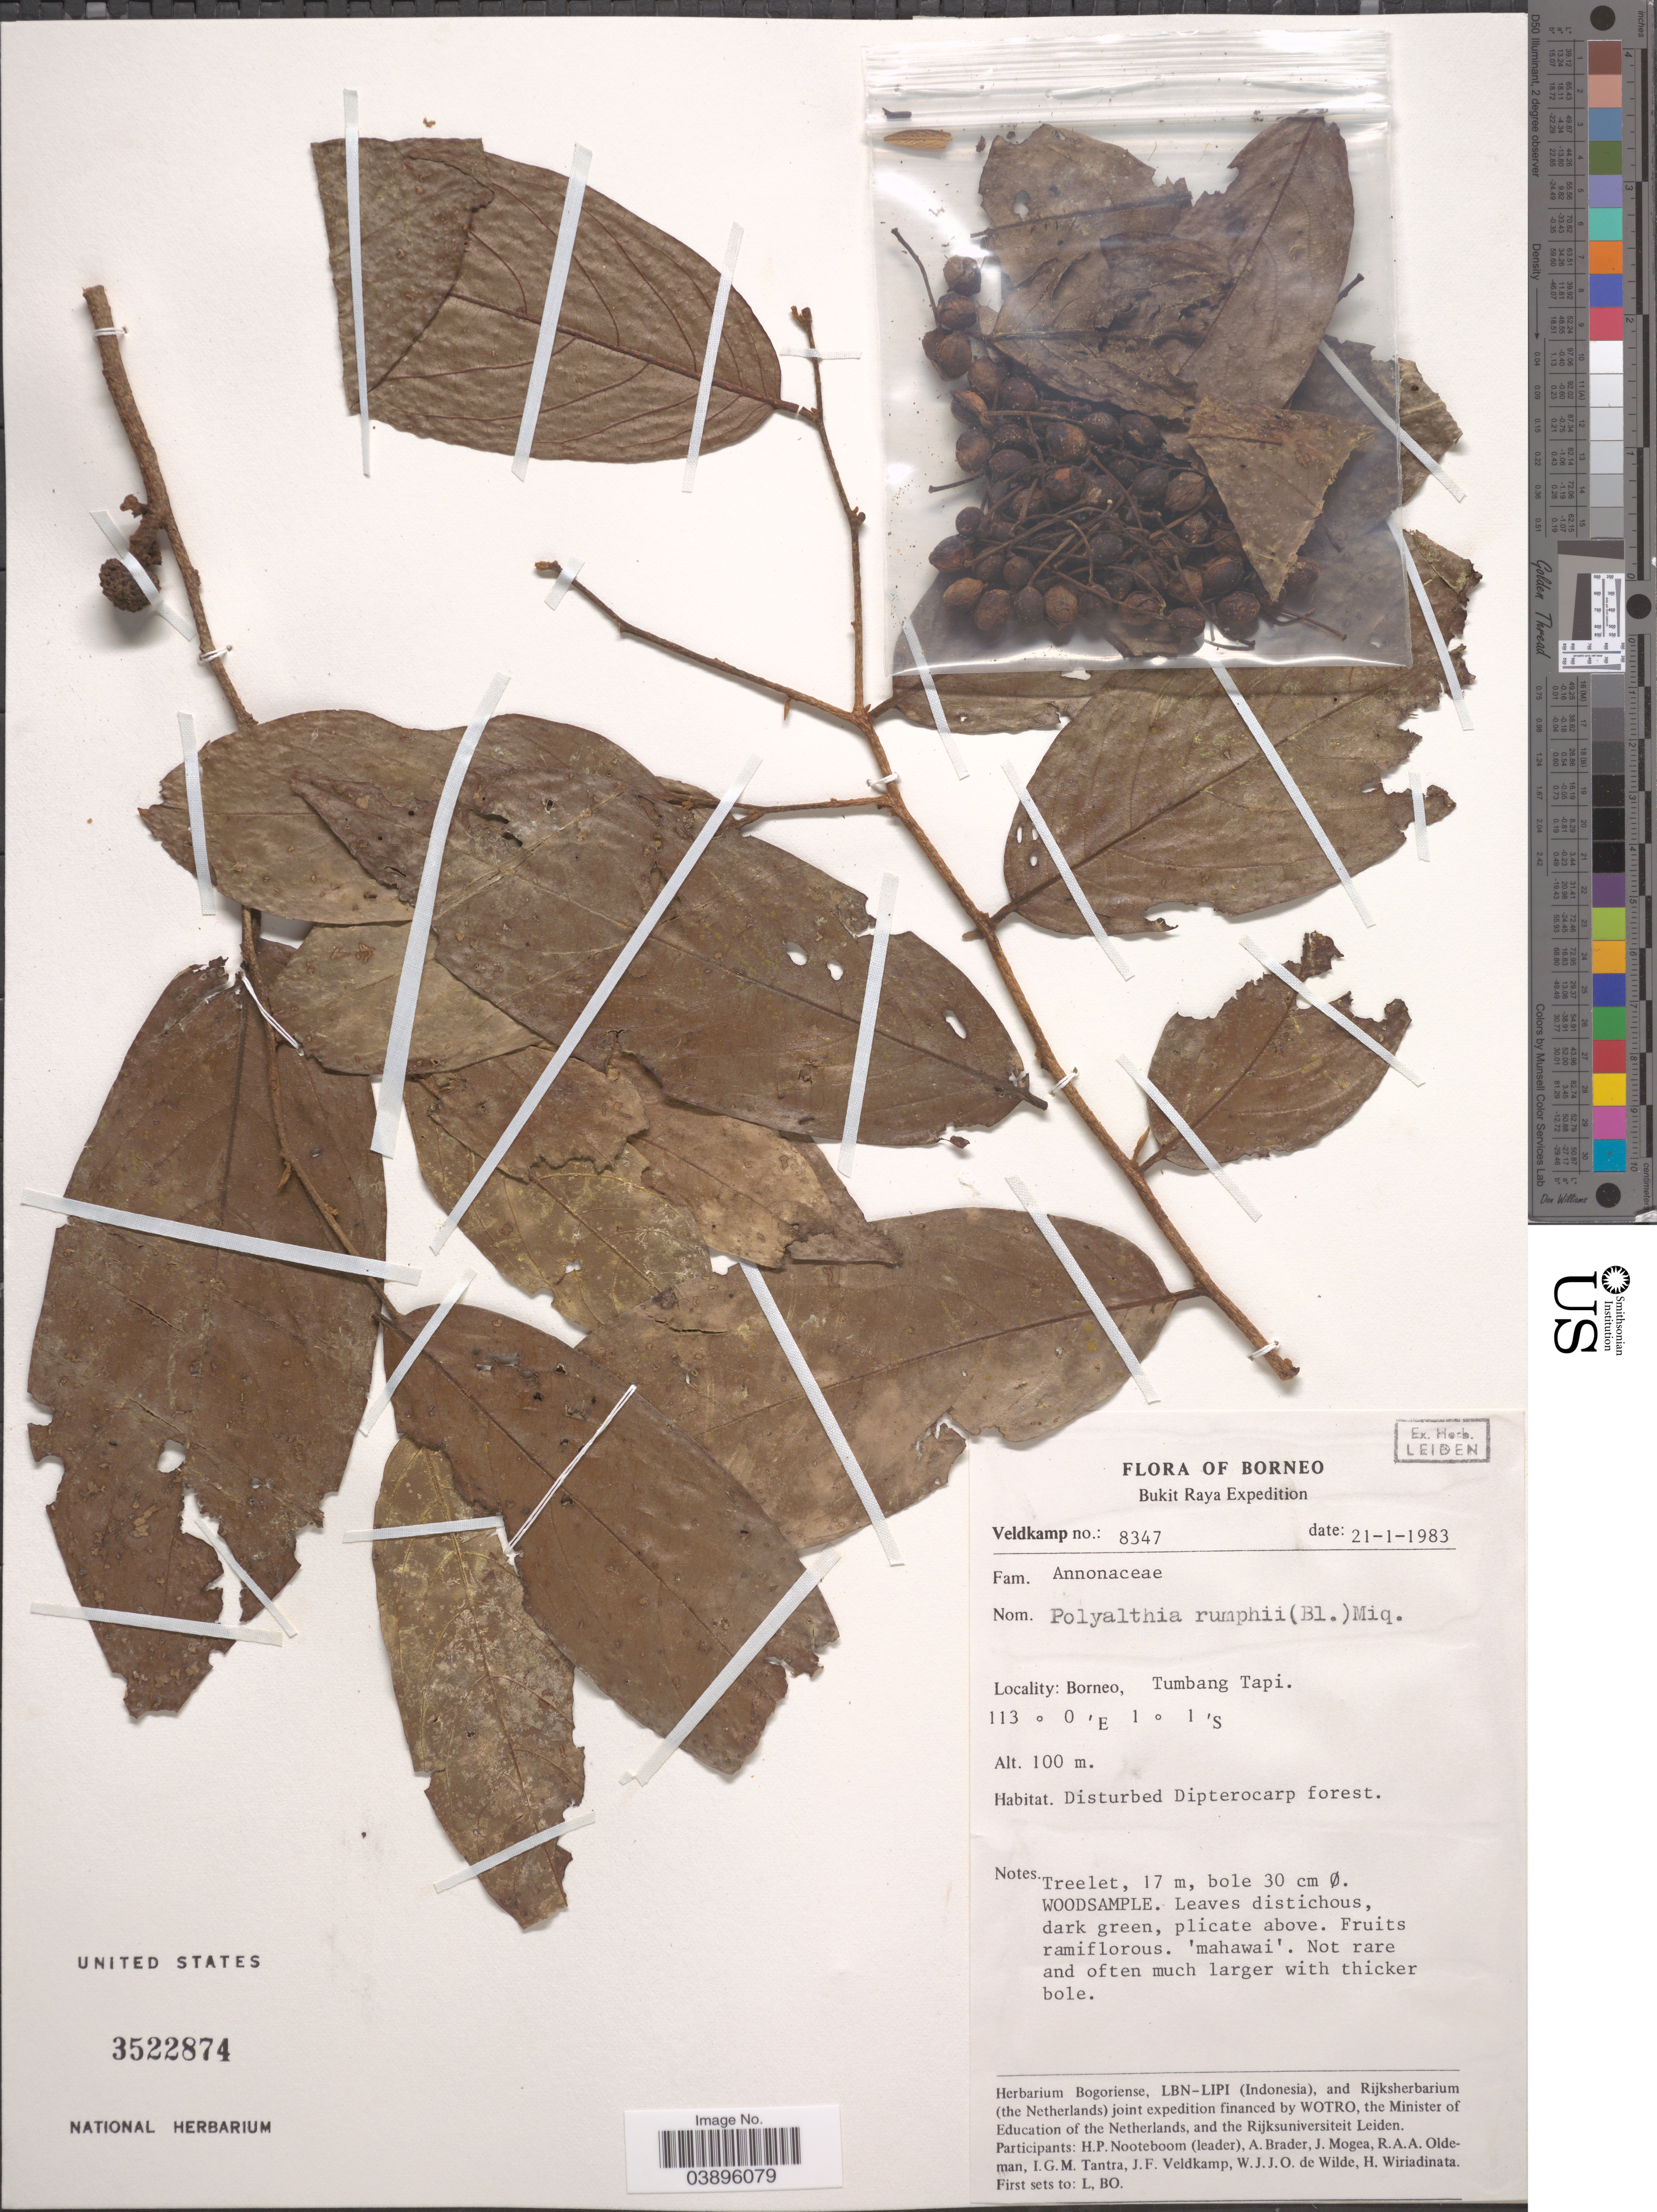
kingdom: Plantae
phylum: Tracheophyta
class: Magnoliopsida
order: Magnoliales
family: Annonaceae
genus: Polyalthia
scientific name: Polyalthia rumphii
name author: (Blume ex Hensch.) Merr.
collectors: -. Veldkamp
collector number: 8347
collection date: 1983-01-21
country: Malaysia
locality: Borneo. Tumbang Tapi.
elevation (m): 100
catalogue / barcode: US 3522874